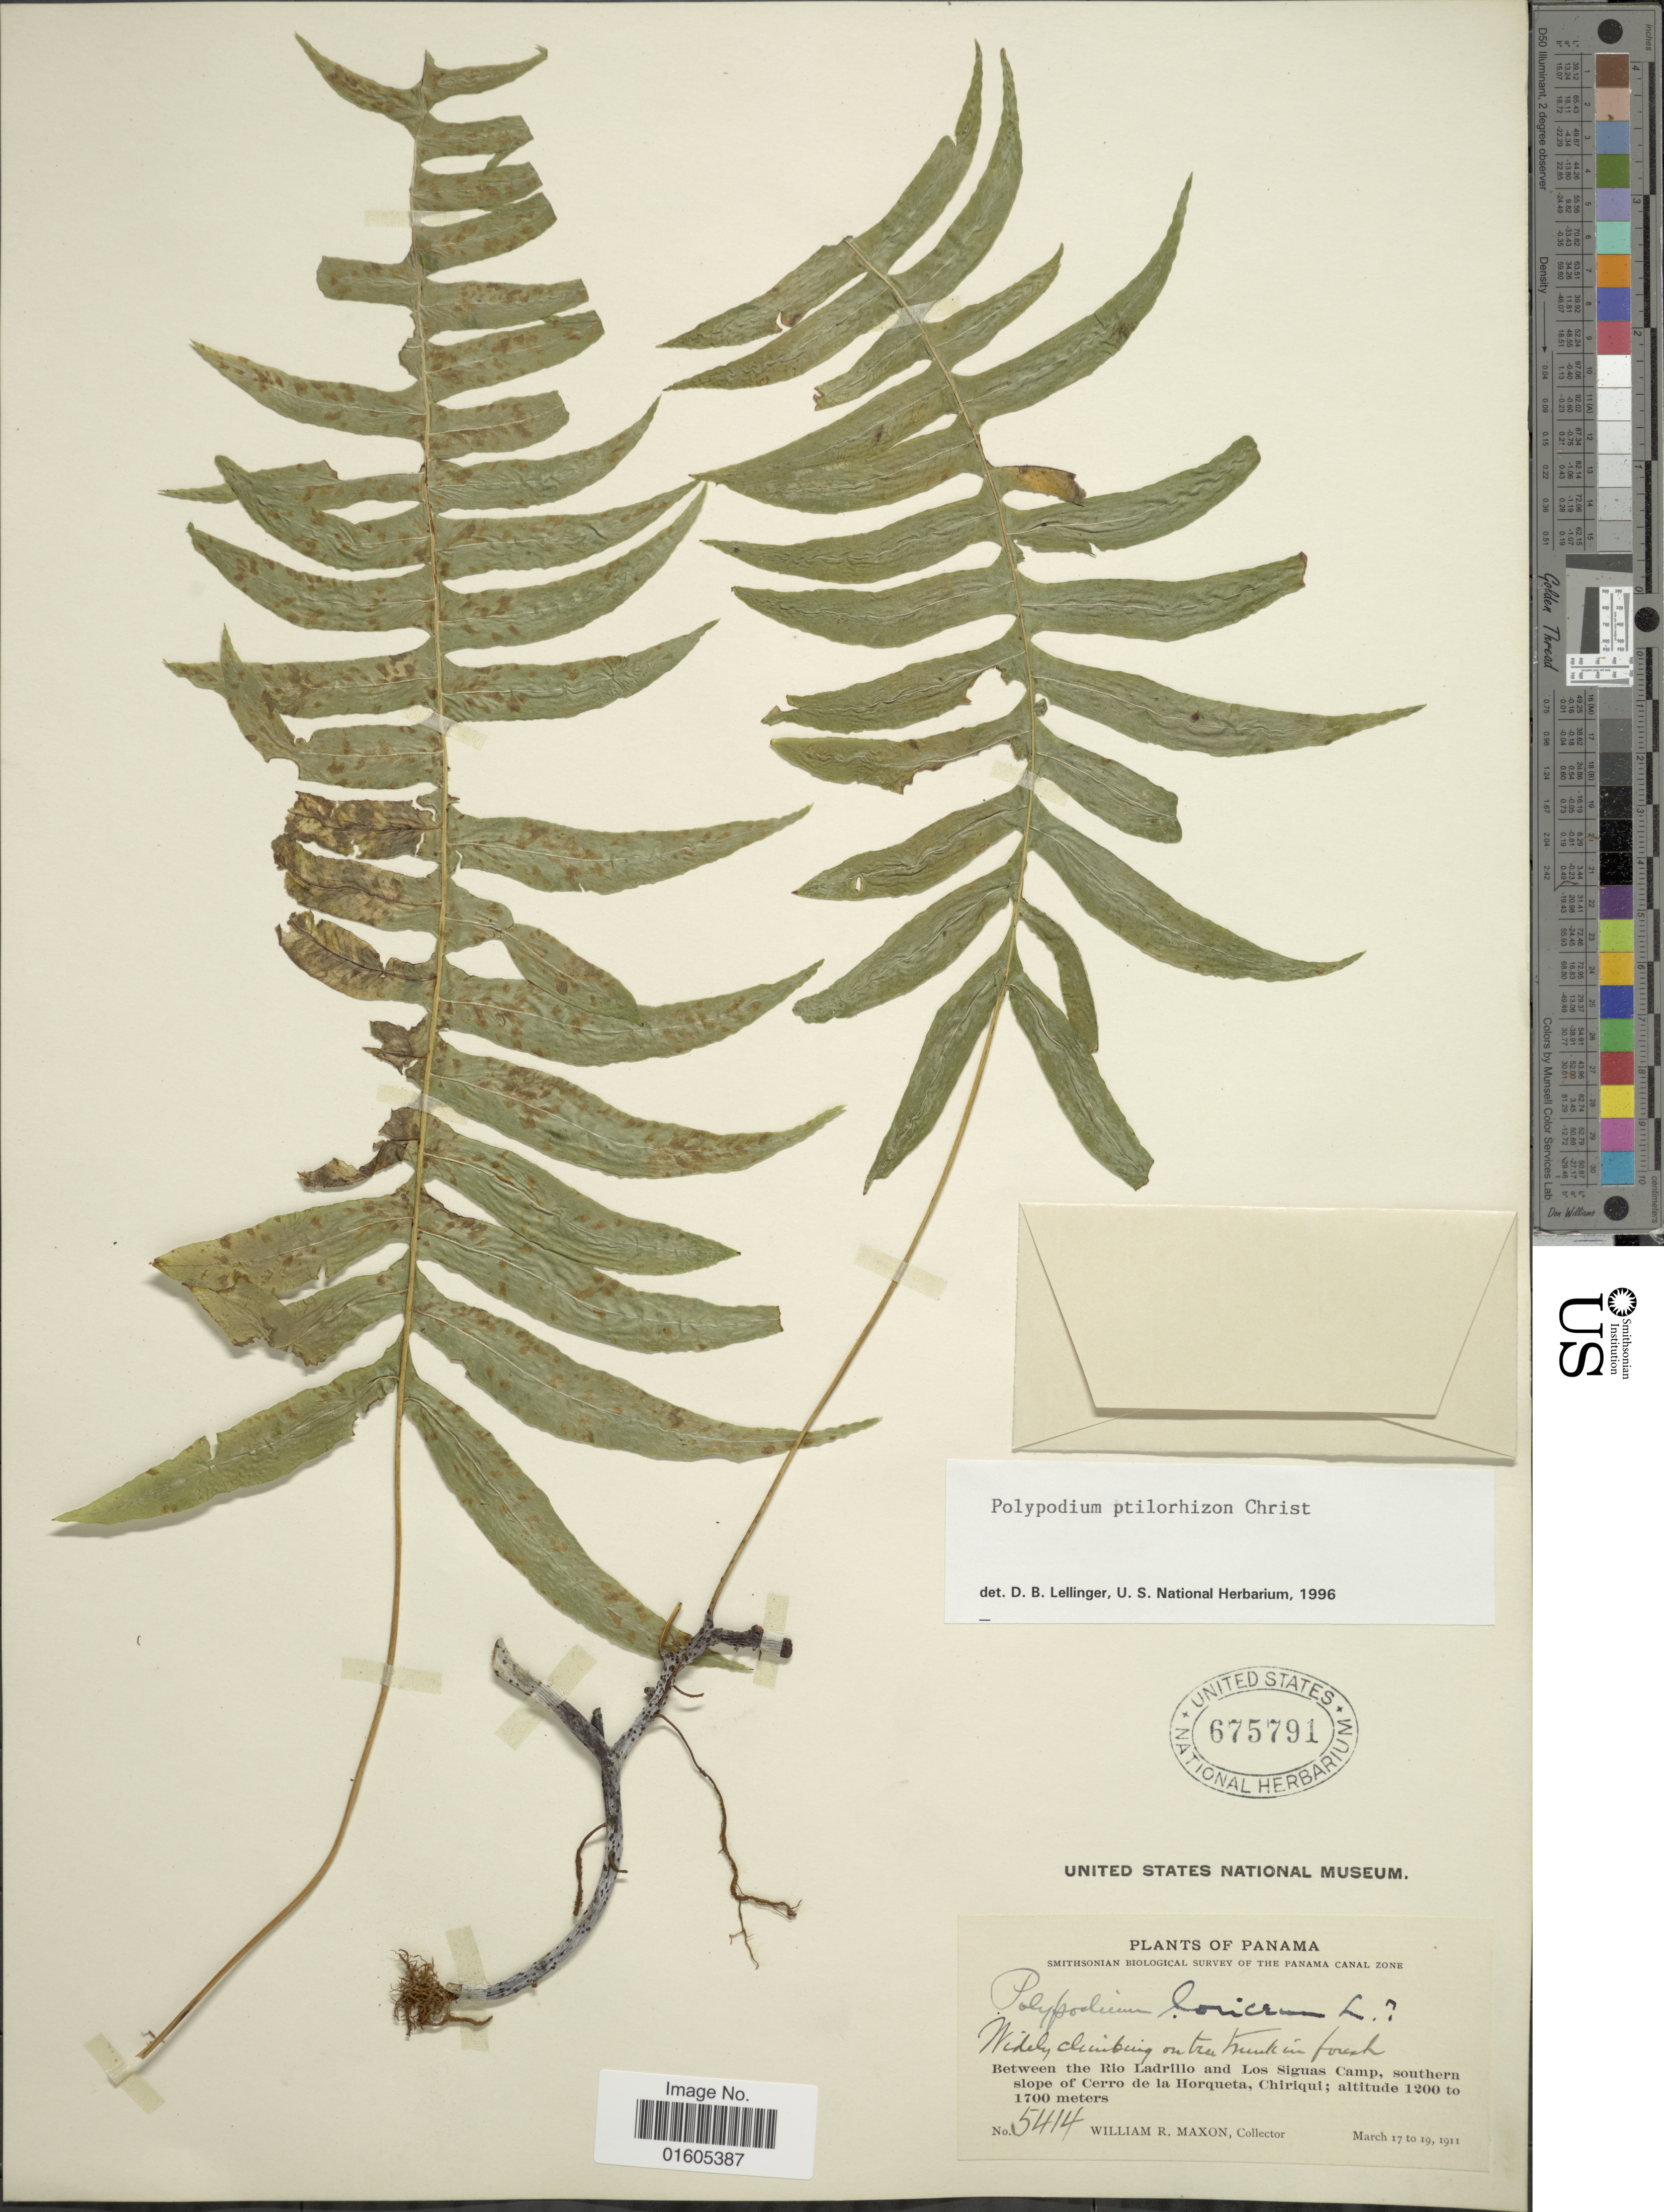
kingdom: Plantae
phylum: Tracheophyta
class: Polypodiopsida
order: Polypodiales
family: Polypodiaceae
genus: Serpocaulon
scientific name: Serpocaulon ptilorhizon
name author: (Christ) A.R. Sm.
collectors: W. R. Maxon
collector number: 5414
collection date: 1911-03-17/1911-03-19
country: Panama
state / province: Chiriqui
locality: Between the Rio Ladrillo and Los Siguas Camp, southern slope of Cerro de la Horqueta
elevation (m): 1200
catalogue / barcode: US 675791